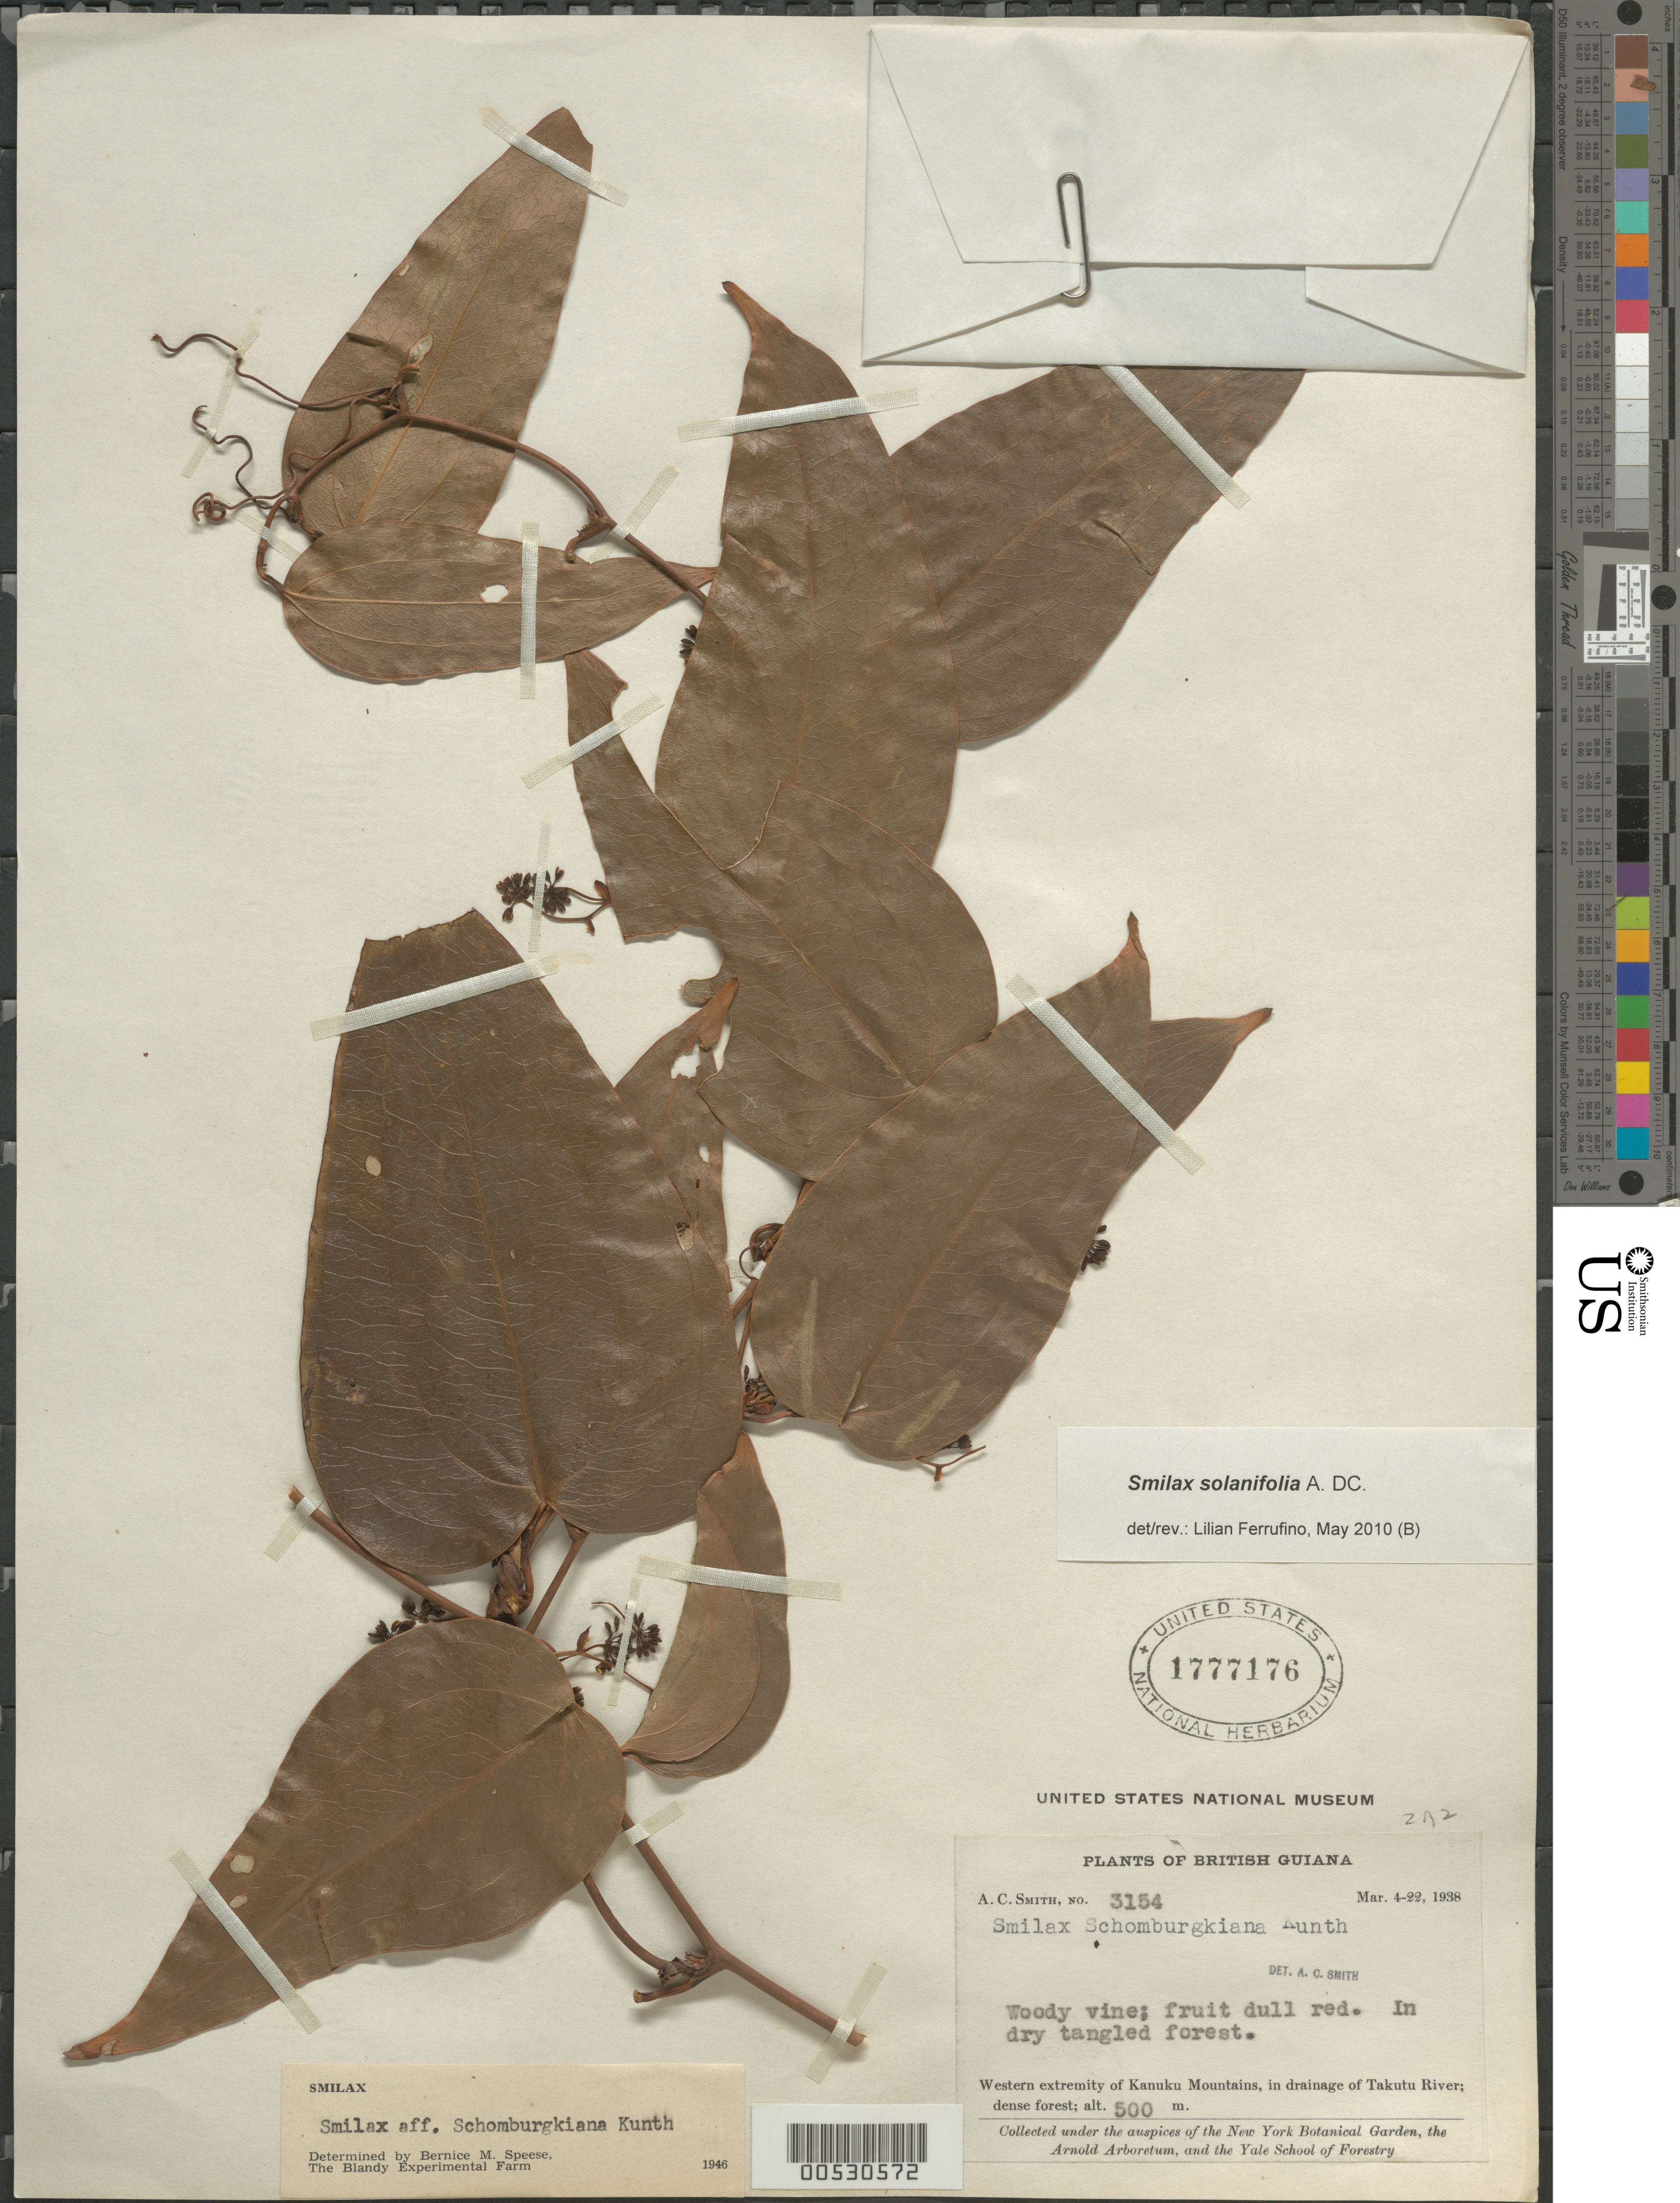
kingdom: Plantae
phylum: Tracheophyta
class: Liliopsida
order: Liliales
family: Smilacaceae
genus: Smilax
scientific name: Smilax schomburgkiana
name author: Kunth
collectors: A. C. Smith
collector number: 3154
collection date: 1938-03-04/1938-03-22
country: Guyana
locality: British Guiana. Western extremity of Kanuku Mountains, in drainage of Takutu River.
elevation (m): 500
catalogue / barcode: US 1777176